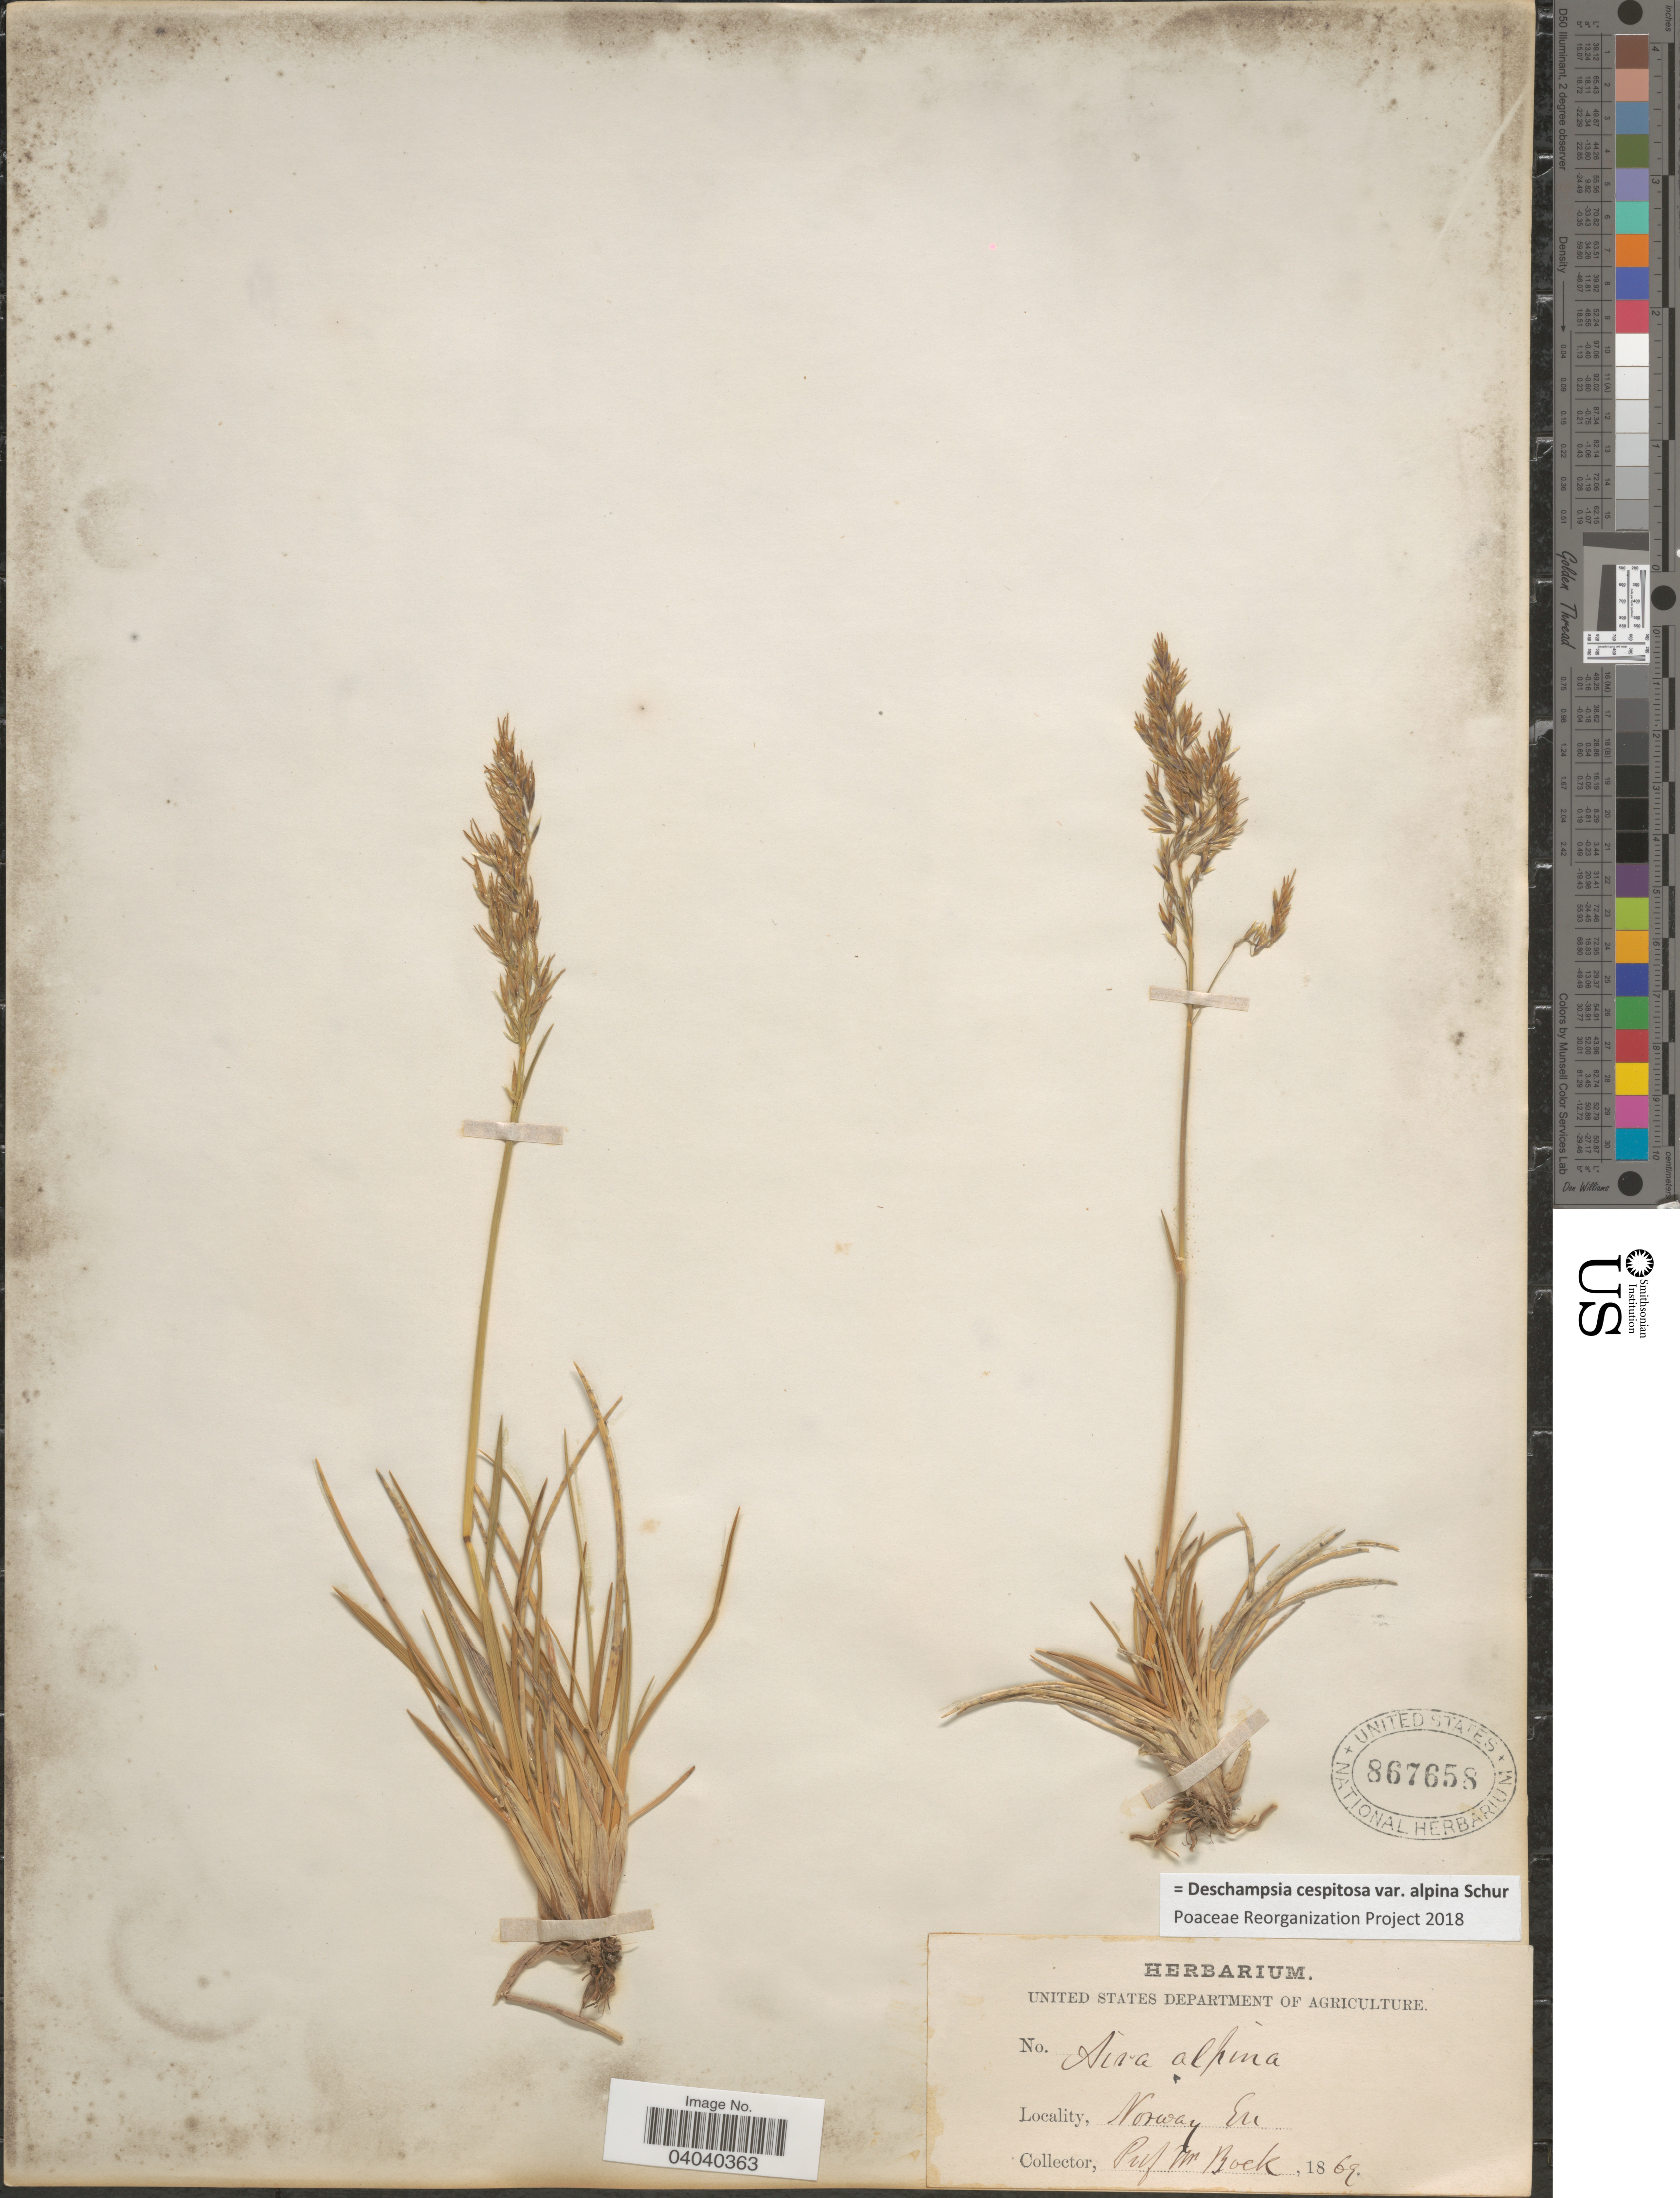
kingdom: Plantae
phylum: Tracheophyta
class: Liliopsida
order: Poales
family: Poaceae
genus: Deschampsia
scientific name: Deschampsia cespitosa var. alpina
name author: Vasey ex W.J. Beal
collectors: P. Boek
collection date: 1869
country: Norway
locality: Eu.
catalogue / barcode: US 867658